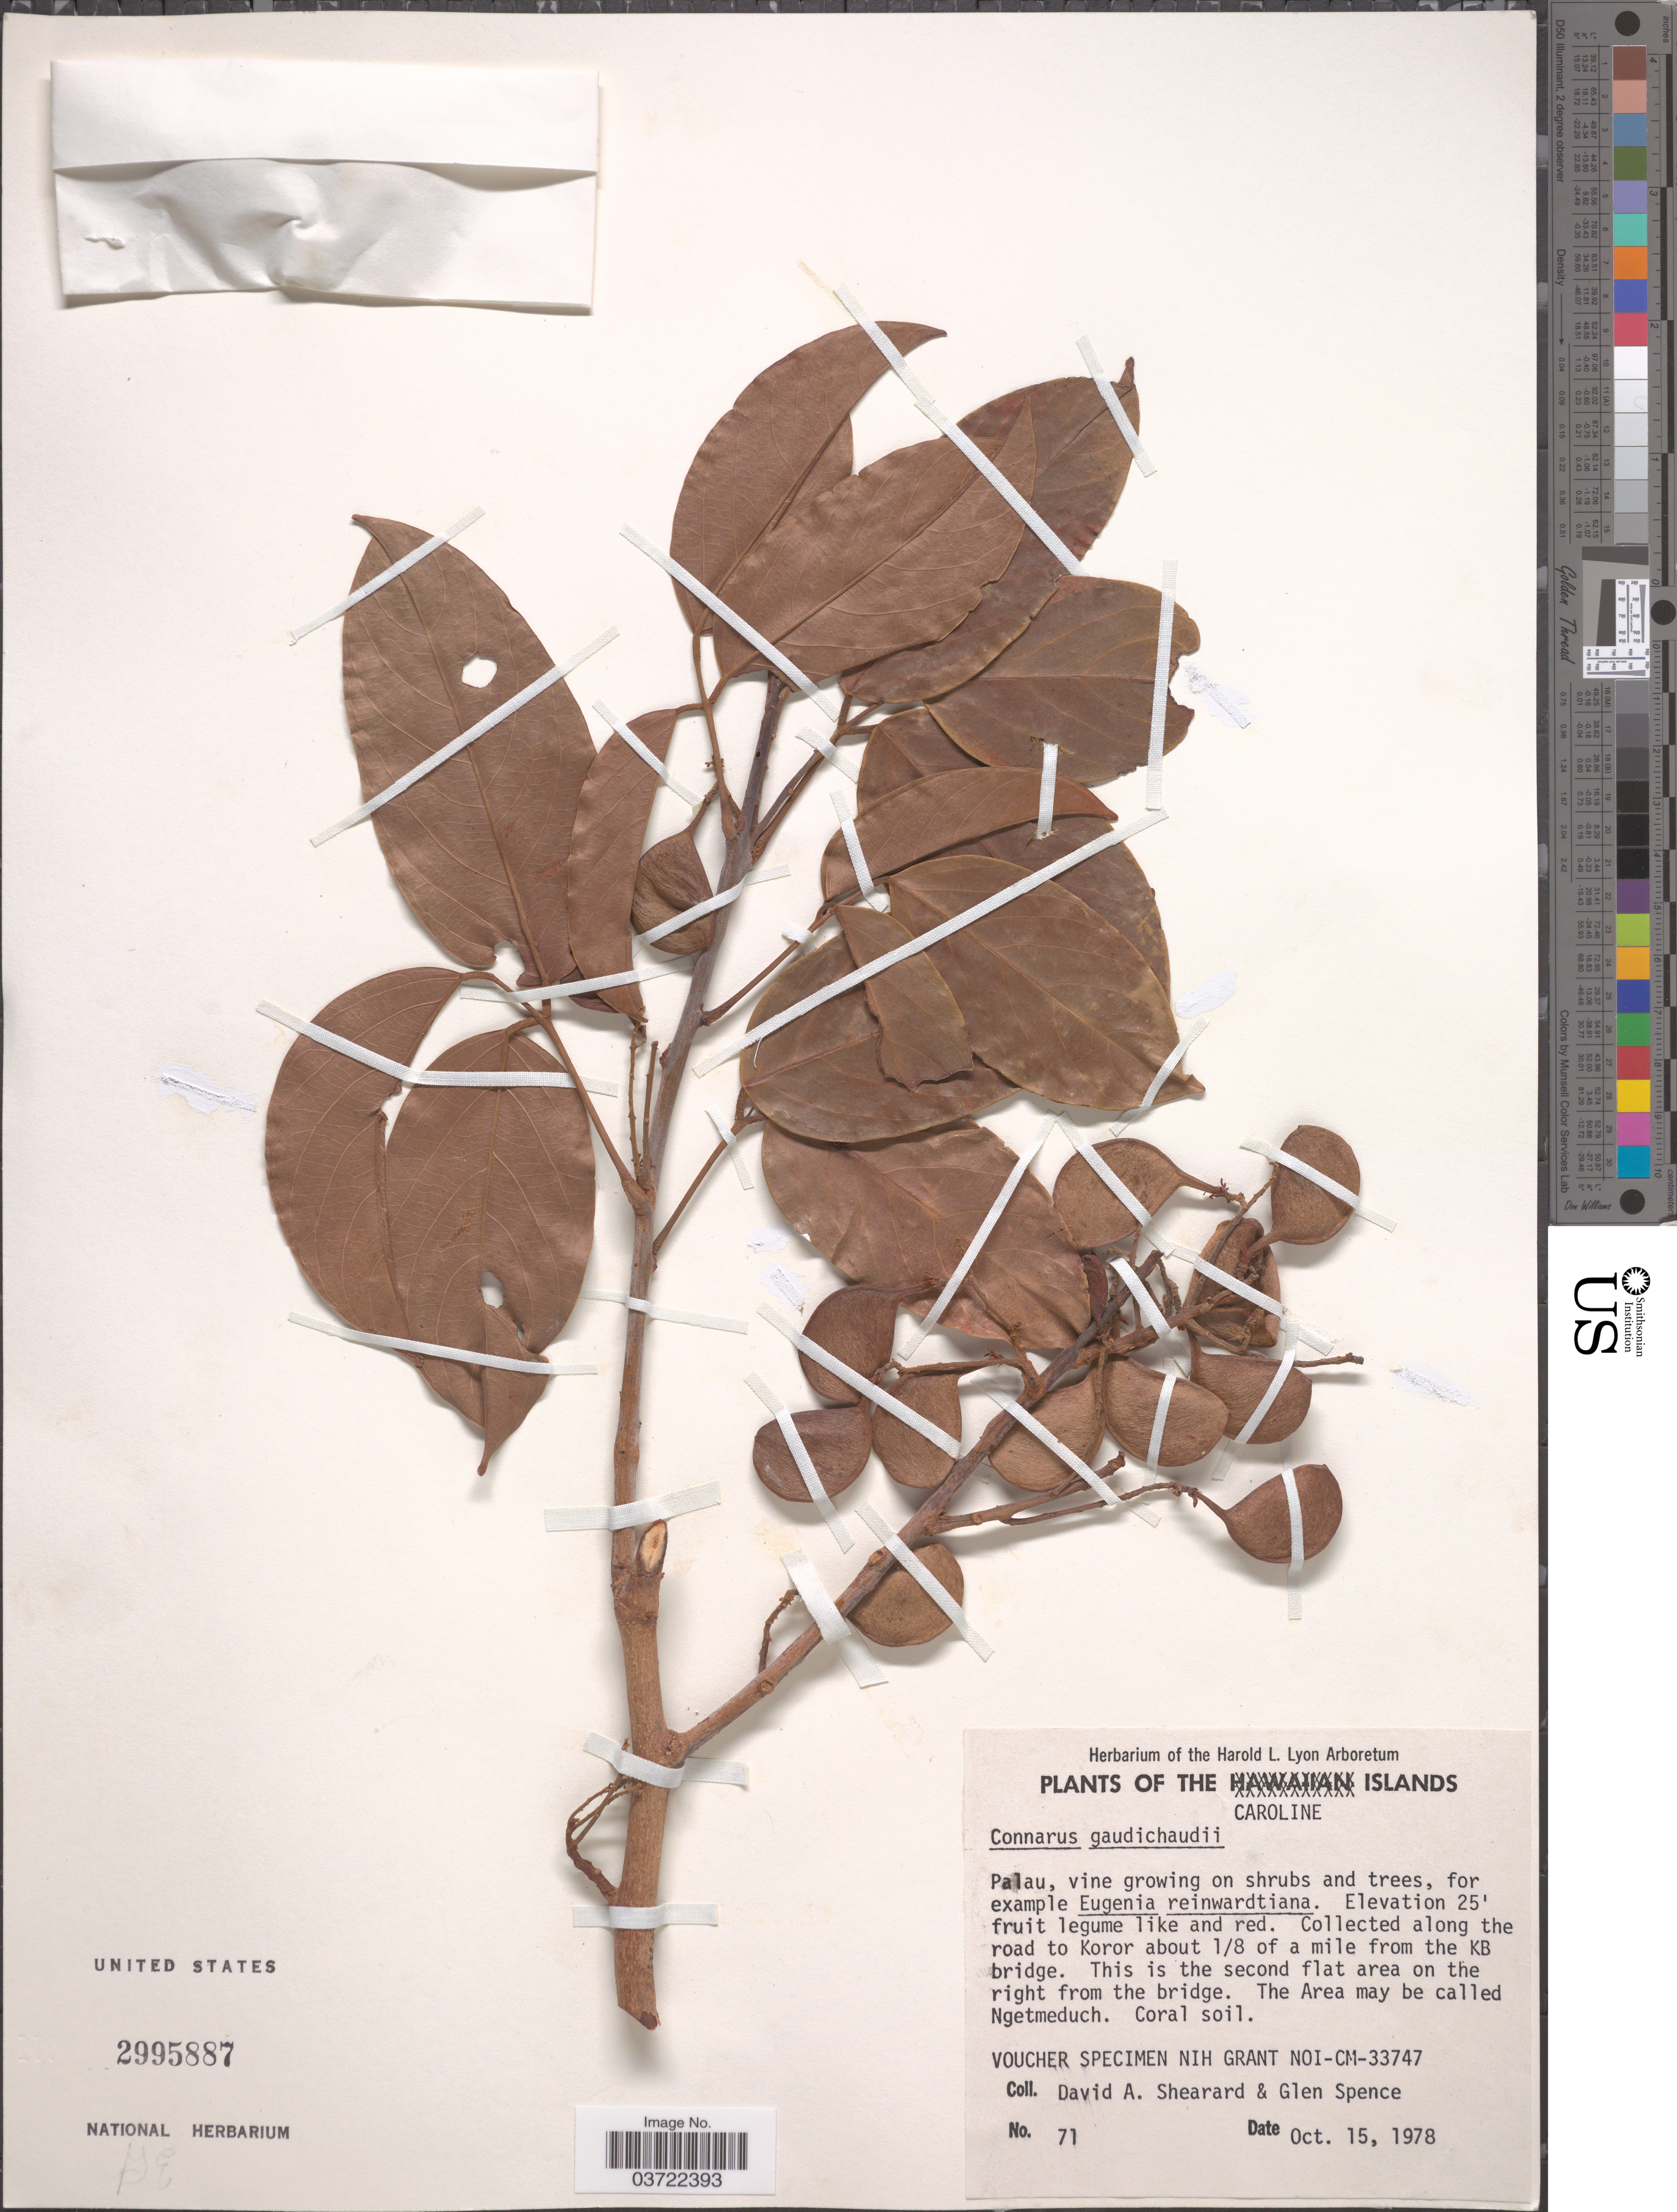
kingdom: Plantae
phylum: Tracheophyta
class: Magnoliopsida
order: Oxalidales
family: Connaraceae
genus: Connarus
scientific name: Connarus semidecandrus var. gaudichaudii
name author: (DC.) Fosberg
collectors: D. Shearard & G. Spence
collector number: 71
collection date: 1978-10-15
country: Palau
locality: Caroline Islands. Palau, along the road to Koror about 1/8 of a mile from the KB bridge.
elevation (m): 8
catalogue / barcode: US 2995887